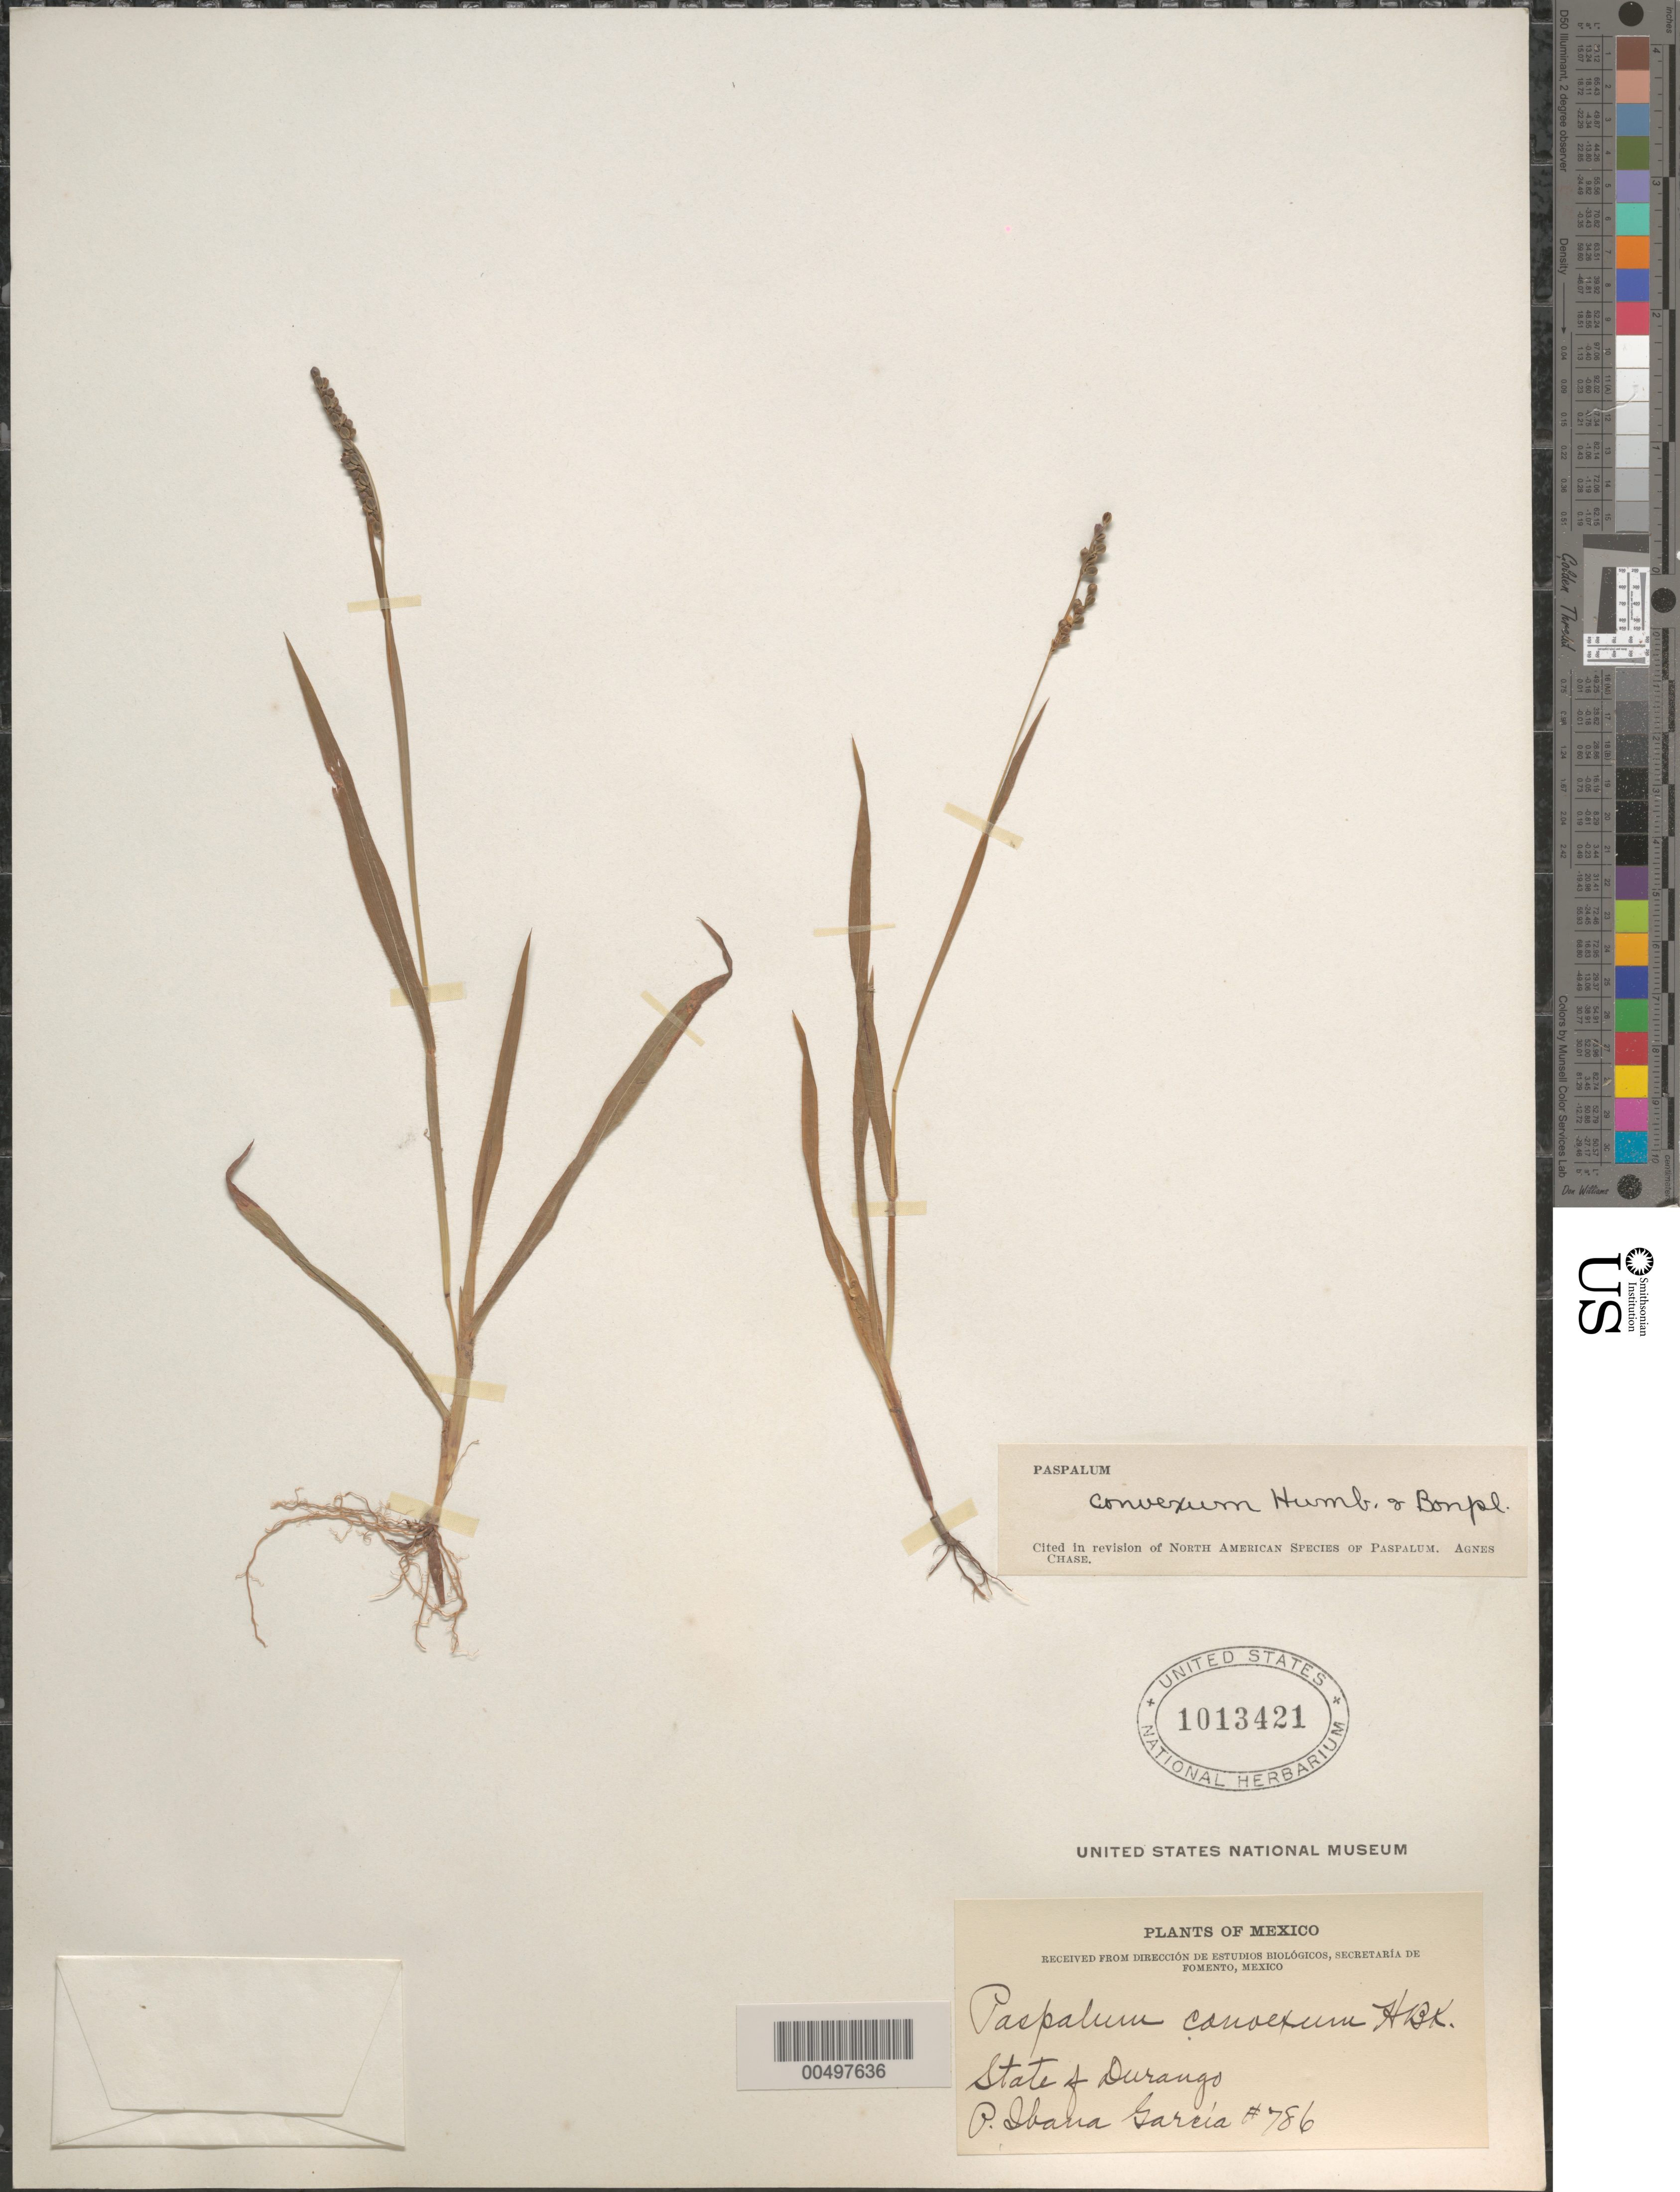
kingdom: Plantae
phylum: Tracheophyta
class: Liliopsida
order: Poales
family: Poaceae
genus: Paspalum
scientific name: Paspalum convexum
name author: Humb. & Bonpl. ex Flüggé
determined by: Chase, [M.] Agnes, (US)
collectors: P. Ibana-García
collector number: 786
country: Mexico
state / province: Durango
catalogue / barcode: US 1013421